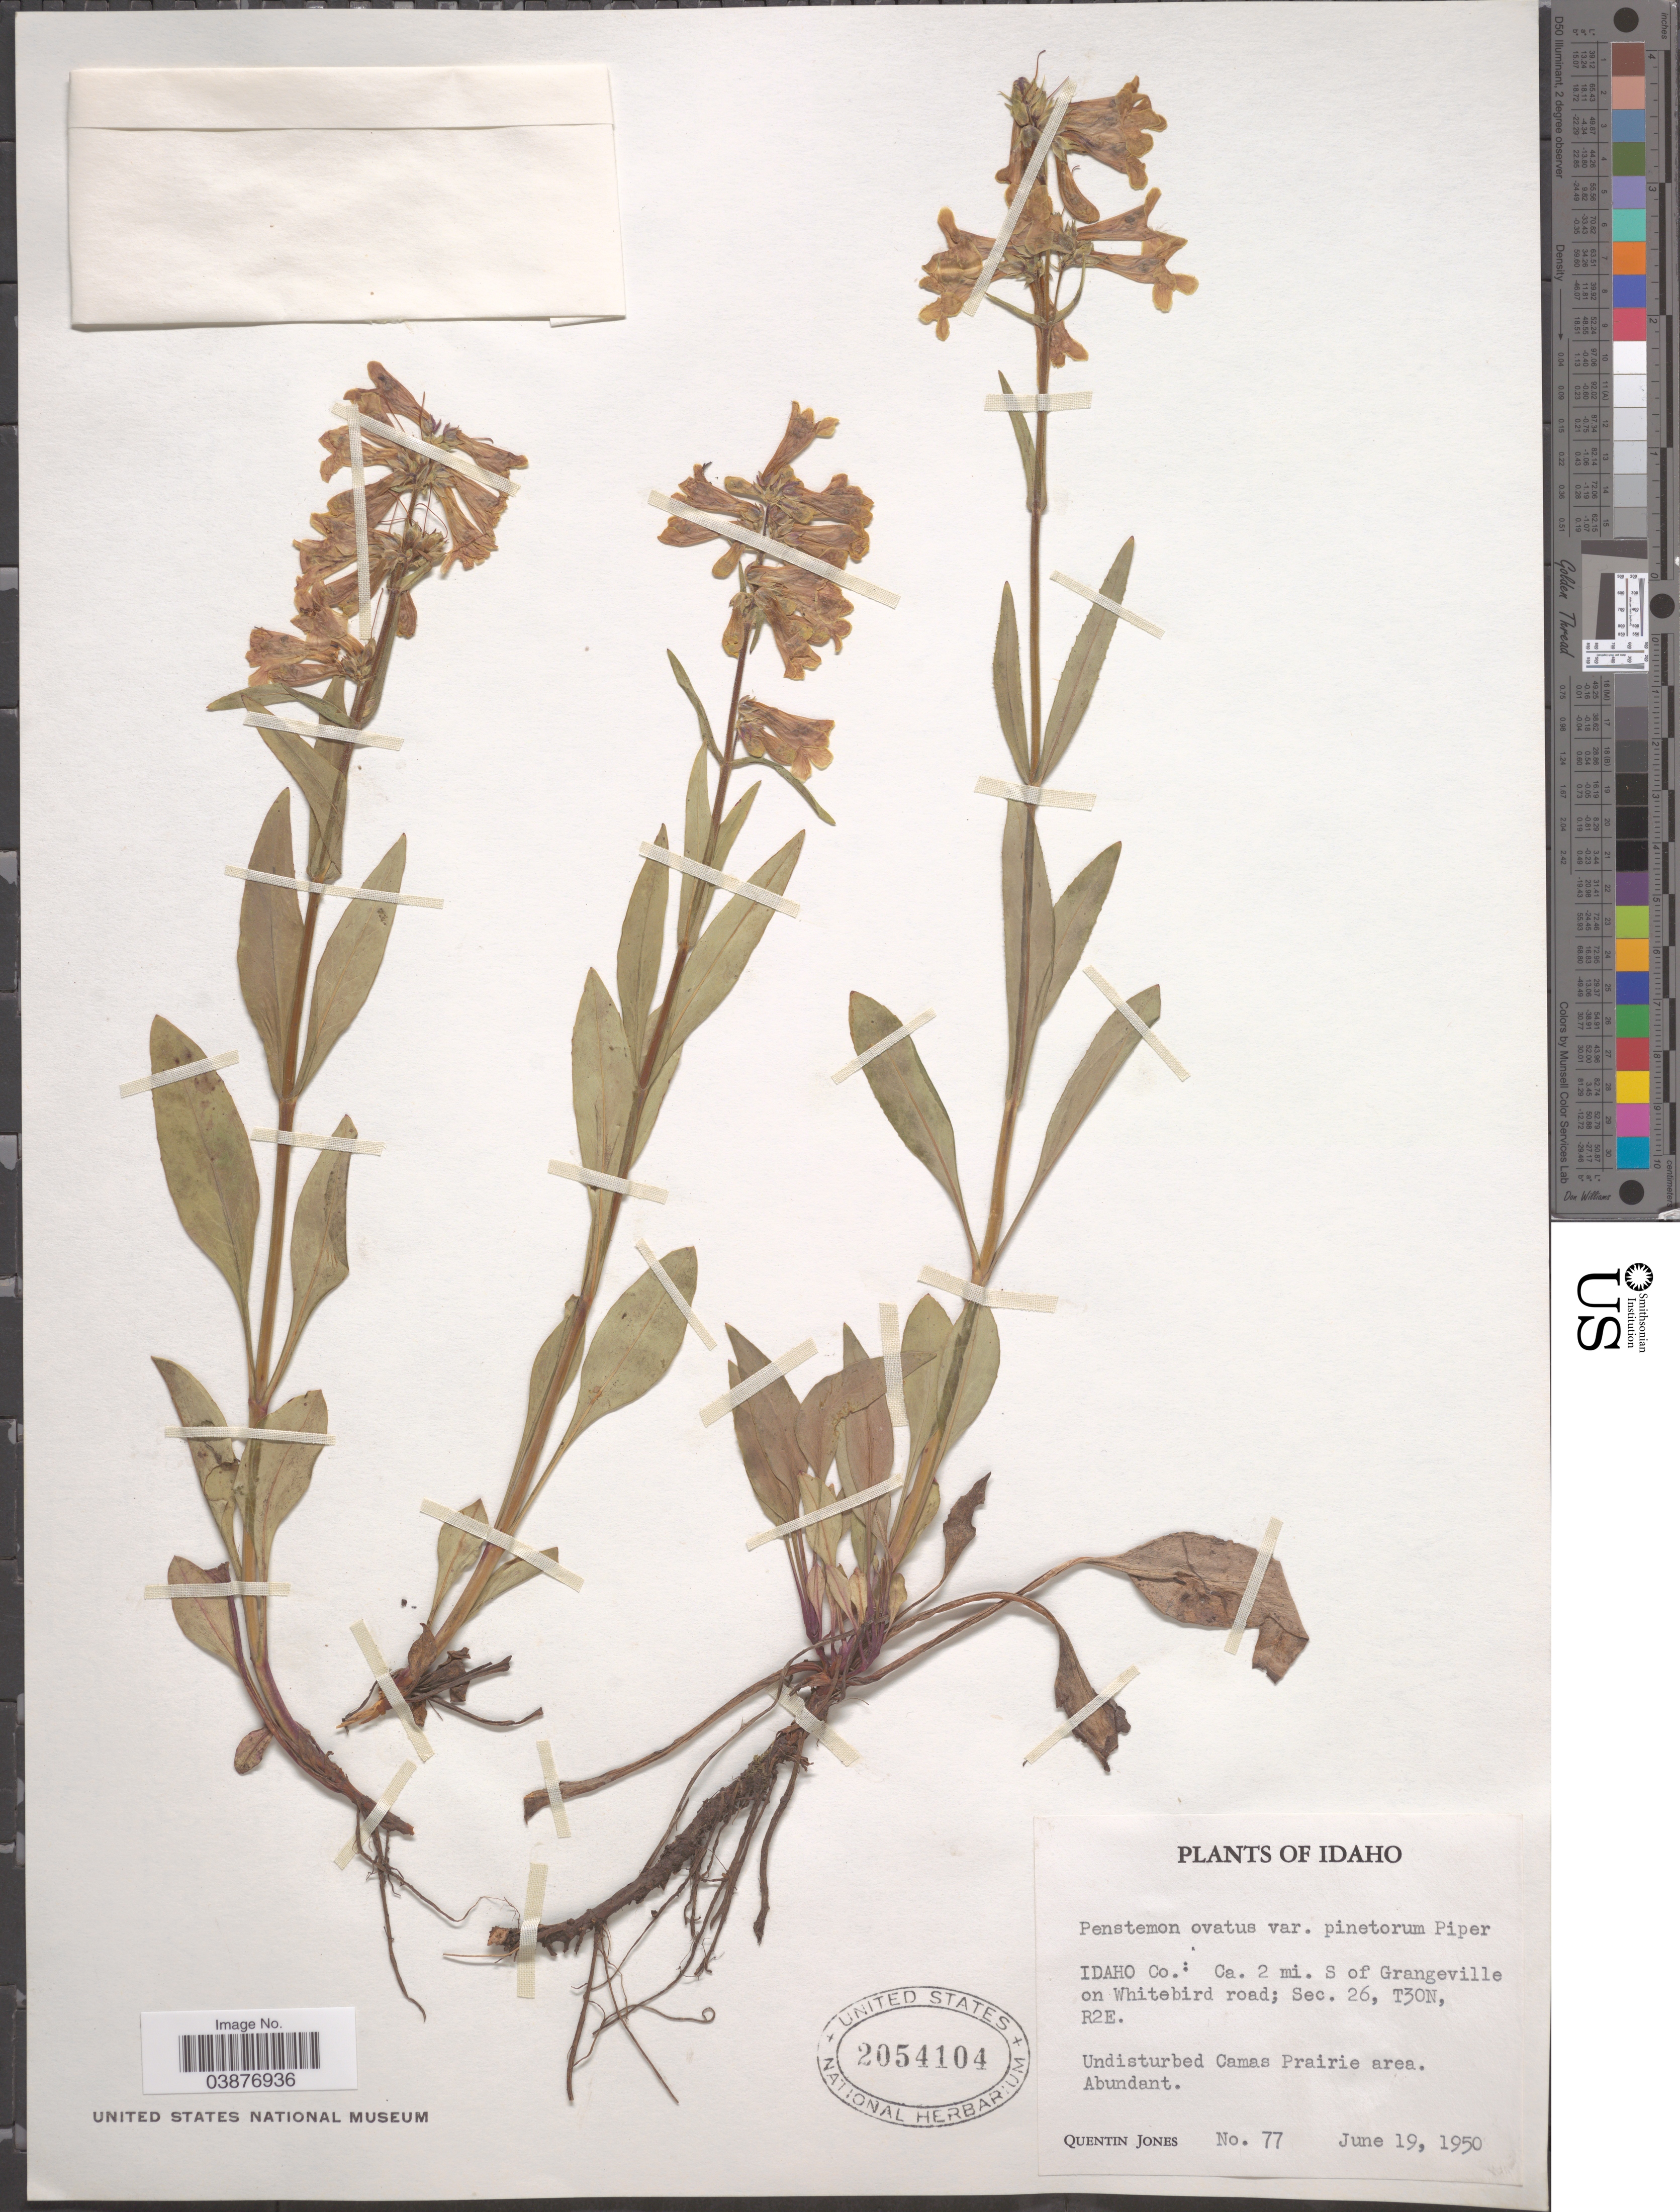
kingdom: Plantae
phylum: Tracheophyta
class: Magnoliopsida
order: Lamiales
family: Plantaginaceae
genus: Penstemon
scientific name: Penstemon ovatus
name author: Douglas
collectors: Q. Jones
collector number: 77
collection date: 1950-06-19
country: United States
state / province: Idaho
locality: Idaho Co.: Ca. 2 mi. S of Grangeville on Whitebird road; Sec. 26, T30N, R2E. Undisturbed Camas Prairie area.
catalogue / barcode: US 2054104